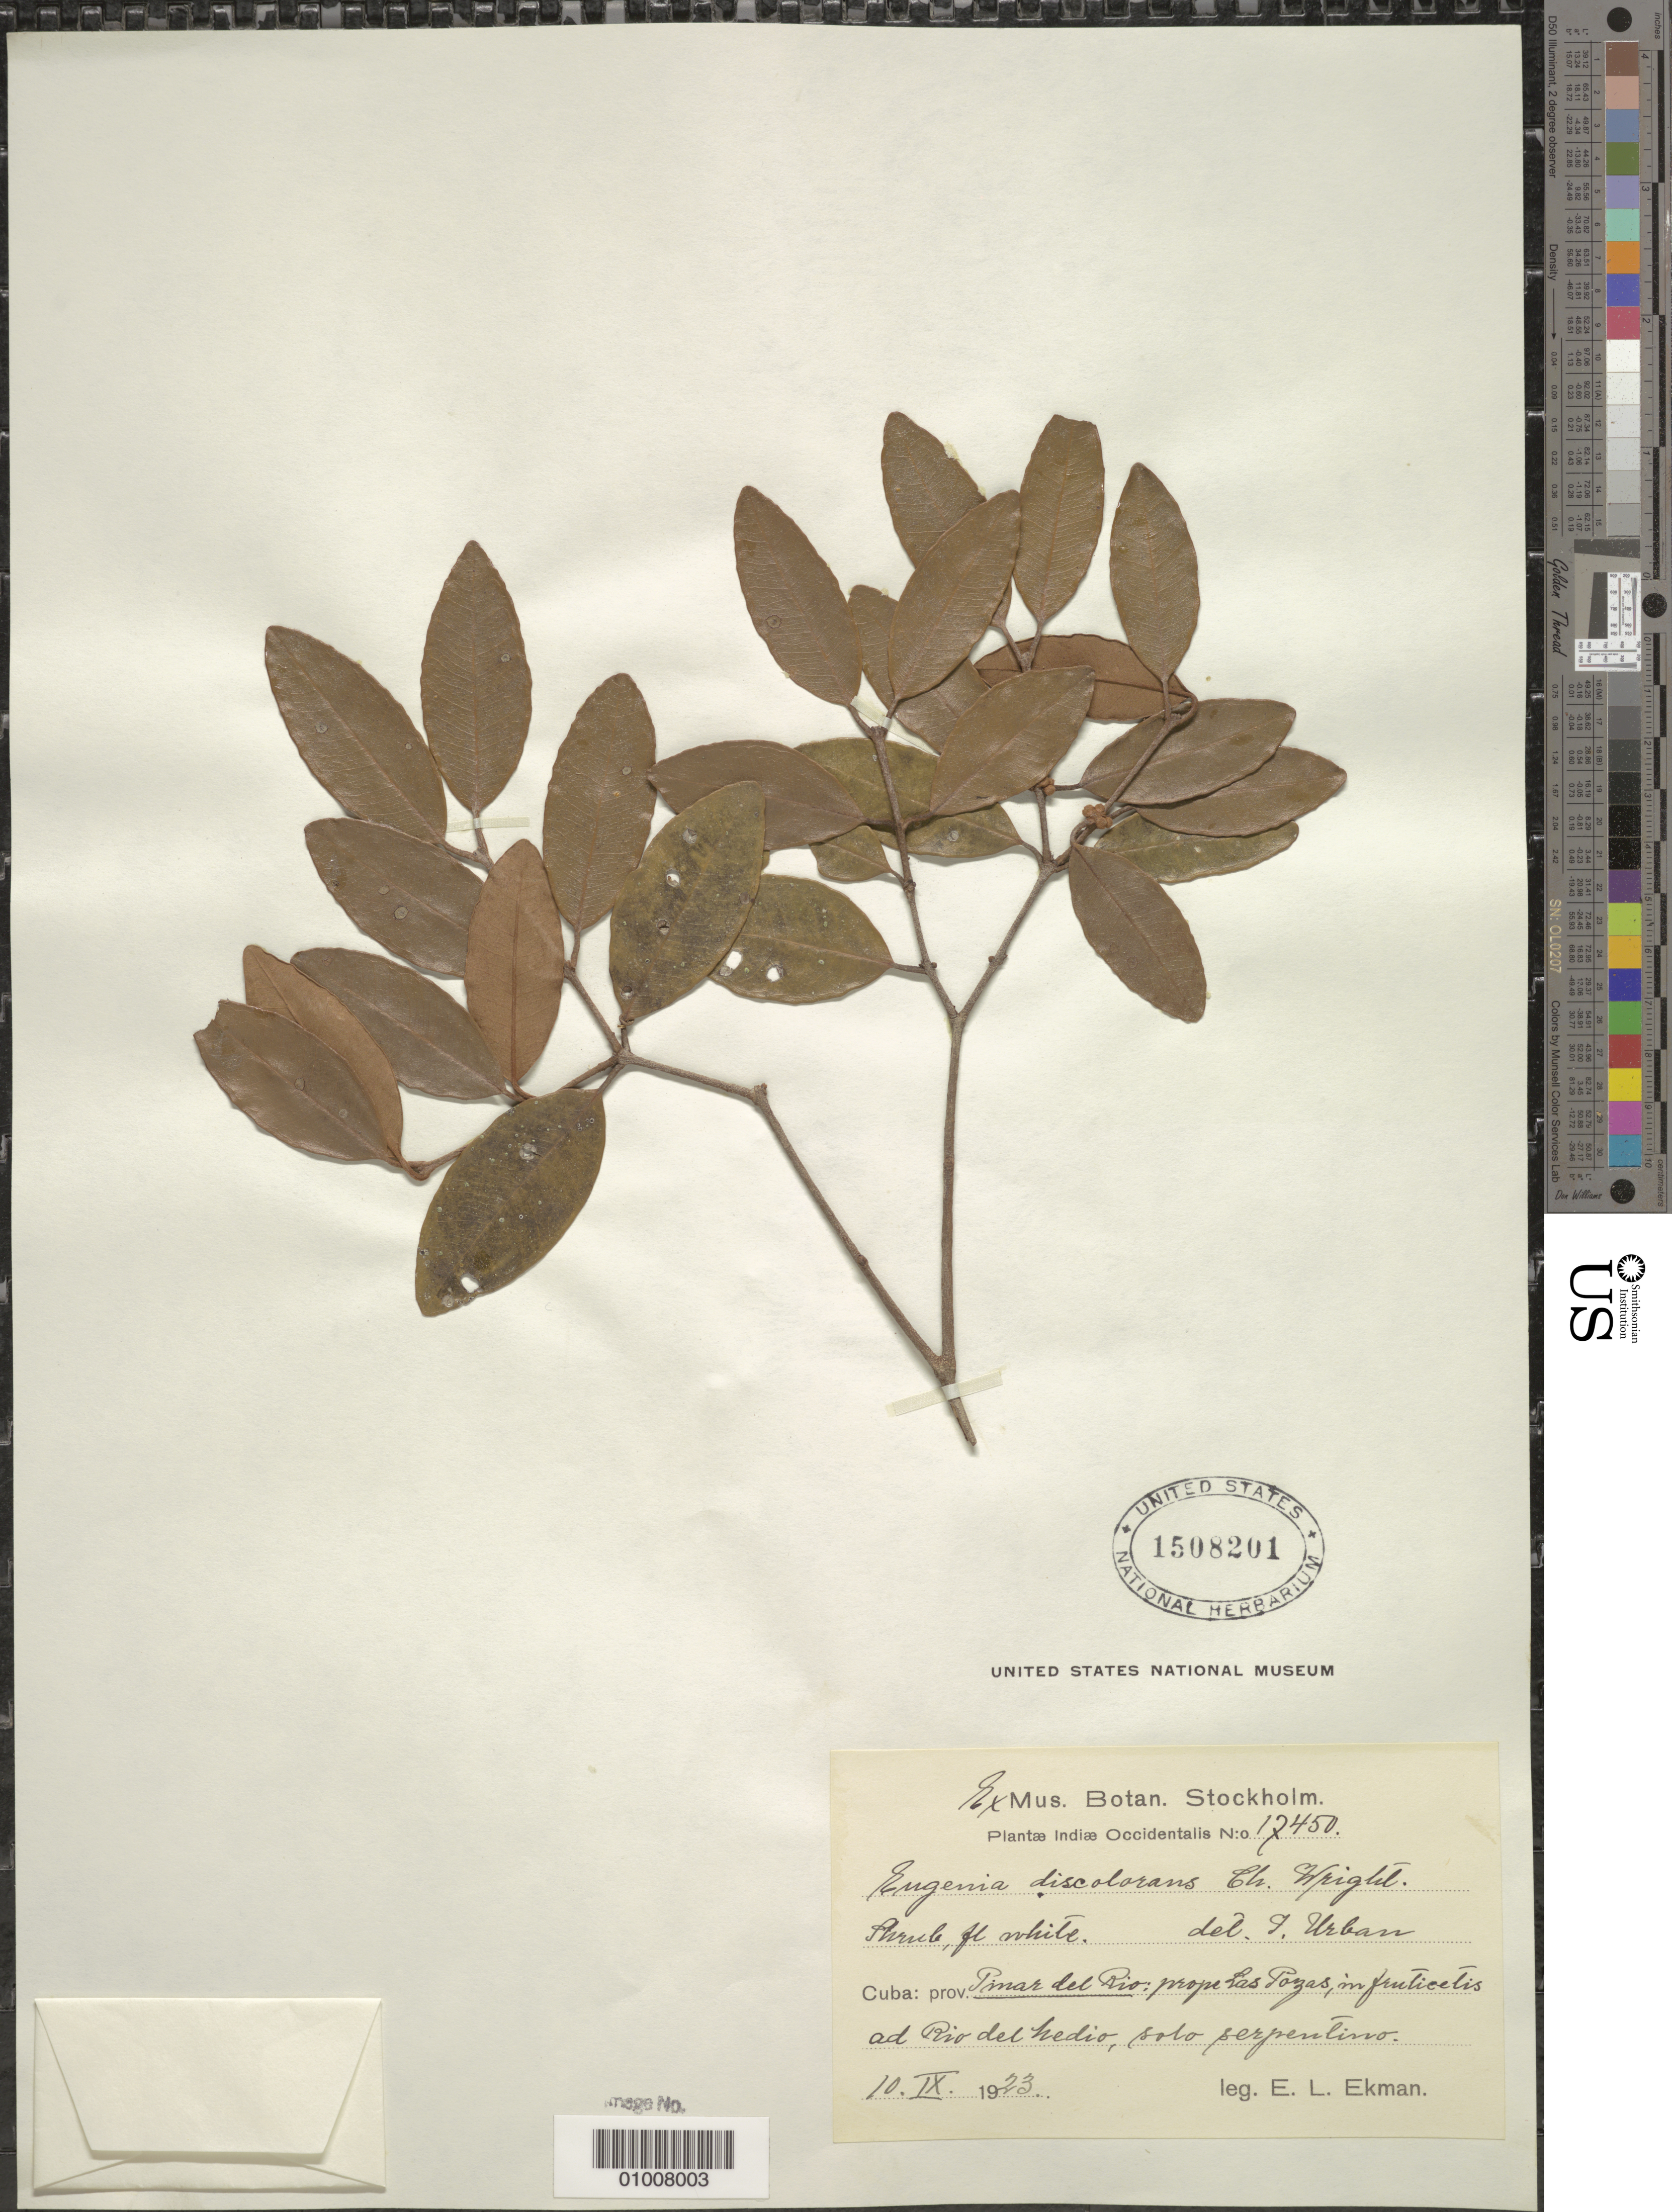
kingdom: Plantae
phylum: Tracheophyta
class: Magnoliopsida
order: Myrtales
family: Myrtaceae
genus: Eugenia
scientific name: Eugenia discolorans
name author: C. Wright & Sauvalle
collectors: E. L. Ekman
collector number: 17450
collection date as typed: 10 Sep 1923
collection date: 1923-09-10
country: Cuba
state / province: Pinar del Rio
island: Cuba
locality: Prope Las Pozas, ad Rio del Medio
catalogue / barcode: US 1508201